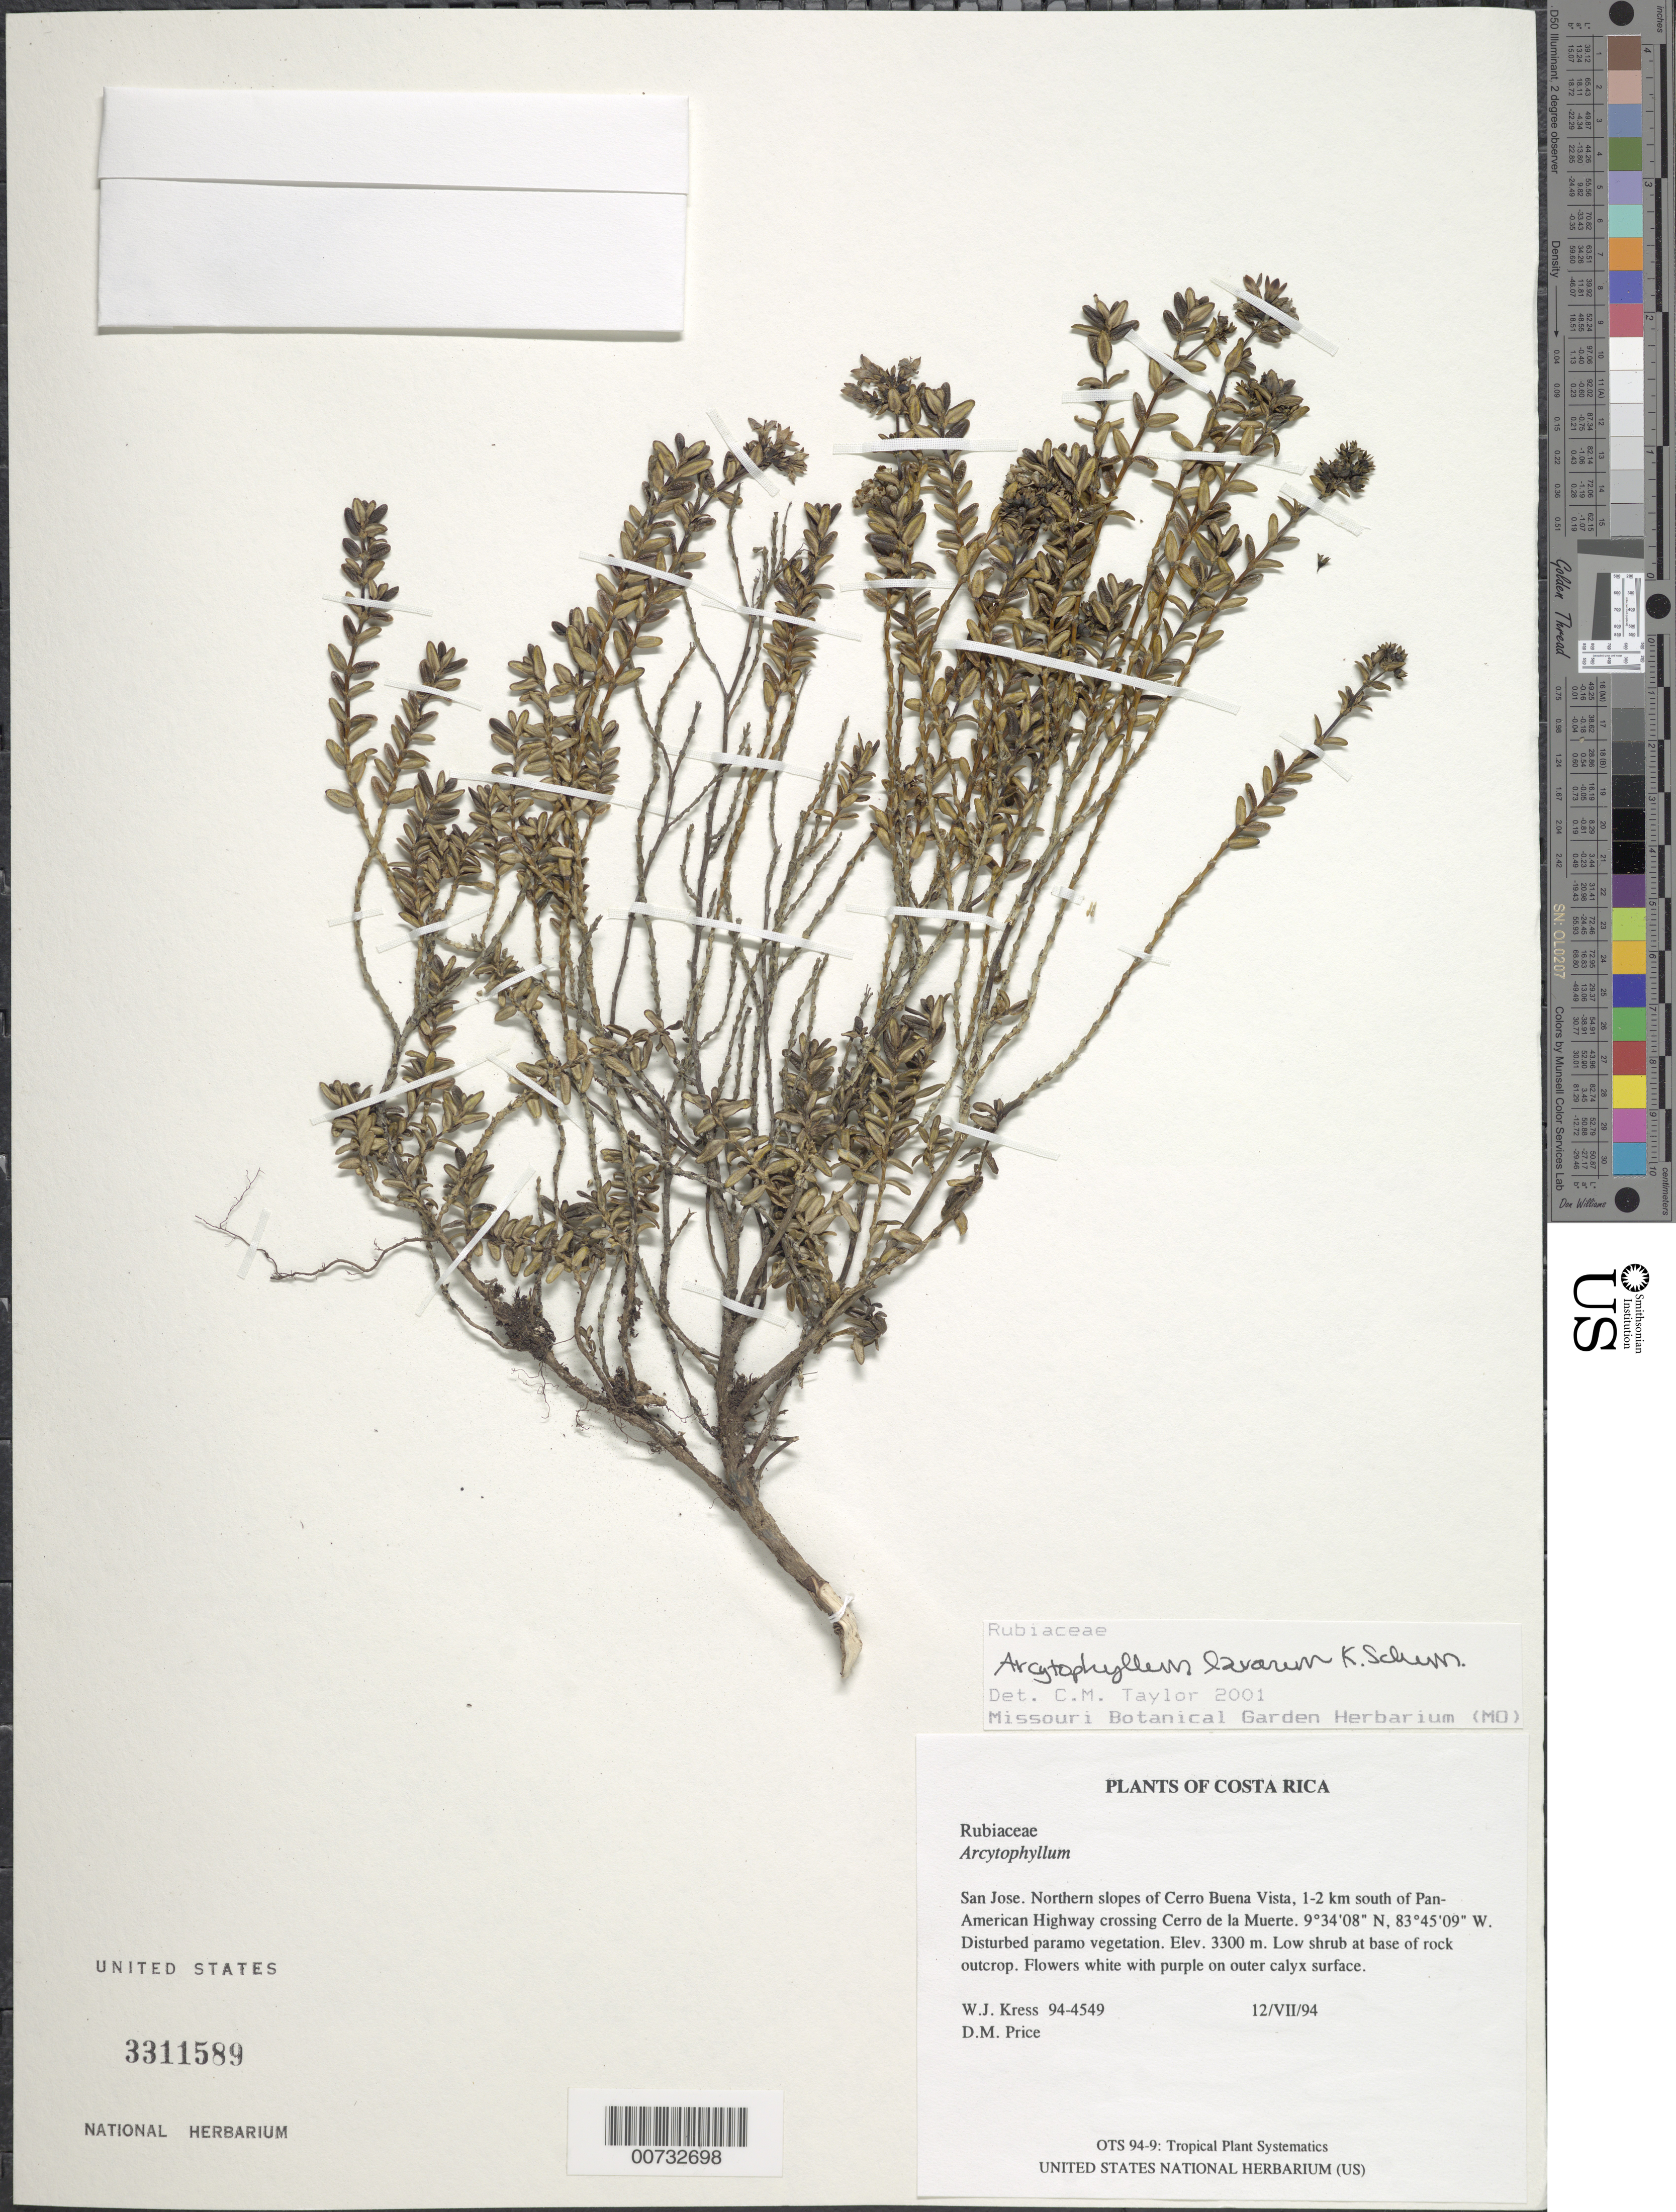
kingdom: Plantae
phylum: Tracheophyta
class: Magnoliopsida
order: Gentianales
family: Rubiaceae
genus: Arcytophyllum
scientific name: Arcytophyllum lavarum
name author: K. Schum. ex Standl.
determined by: Taylor, Charlotte M.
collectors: W. J. Kress & D. M. Price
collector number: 94-4549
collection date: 1994-07-12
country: Costa Rica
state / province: San Jose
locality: Northern slopes of Cerro Buena Vista, 1-2 km south of Pan- American Highway crossing Cerro de la Muerte. Disturbed paramo vegetation.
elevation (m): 3300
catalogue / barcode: US 3311589